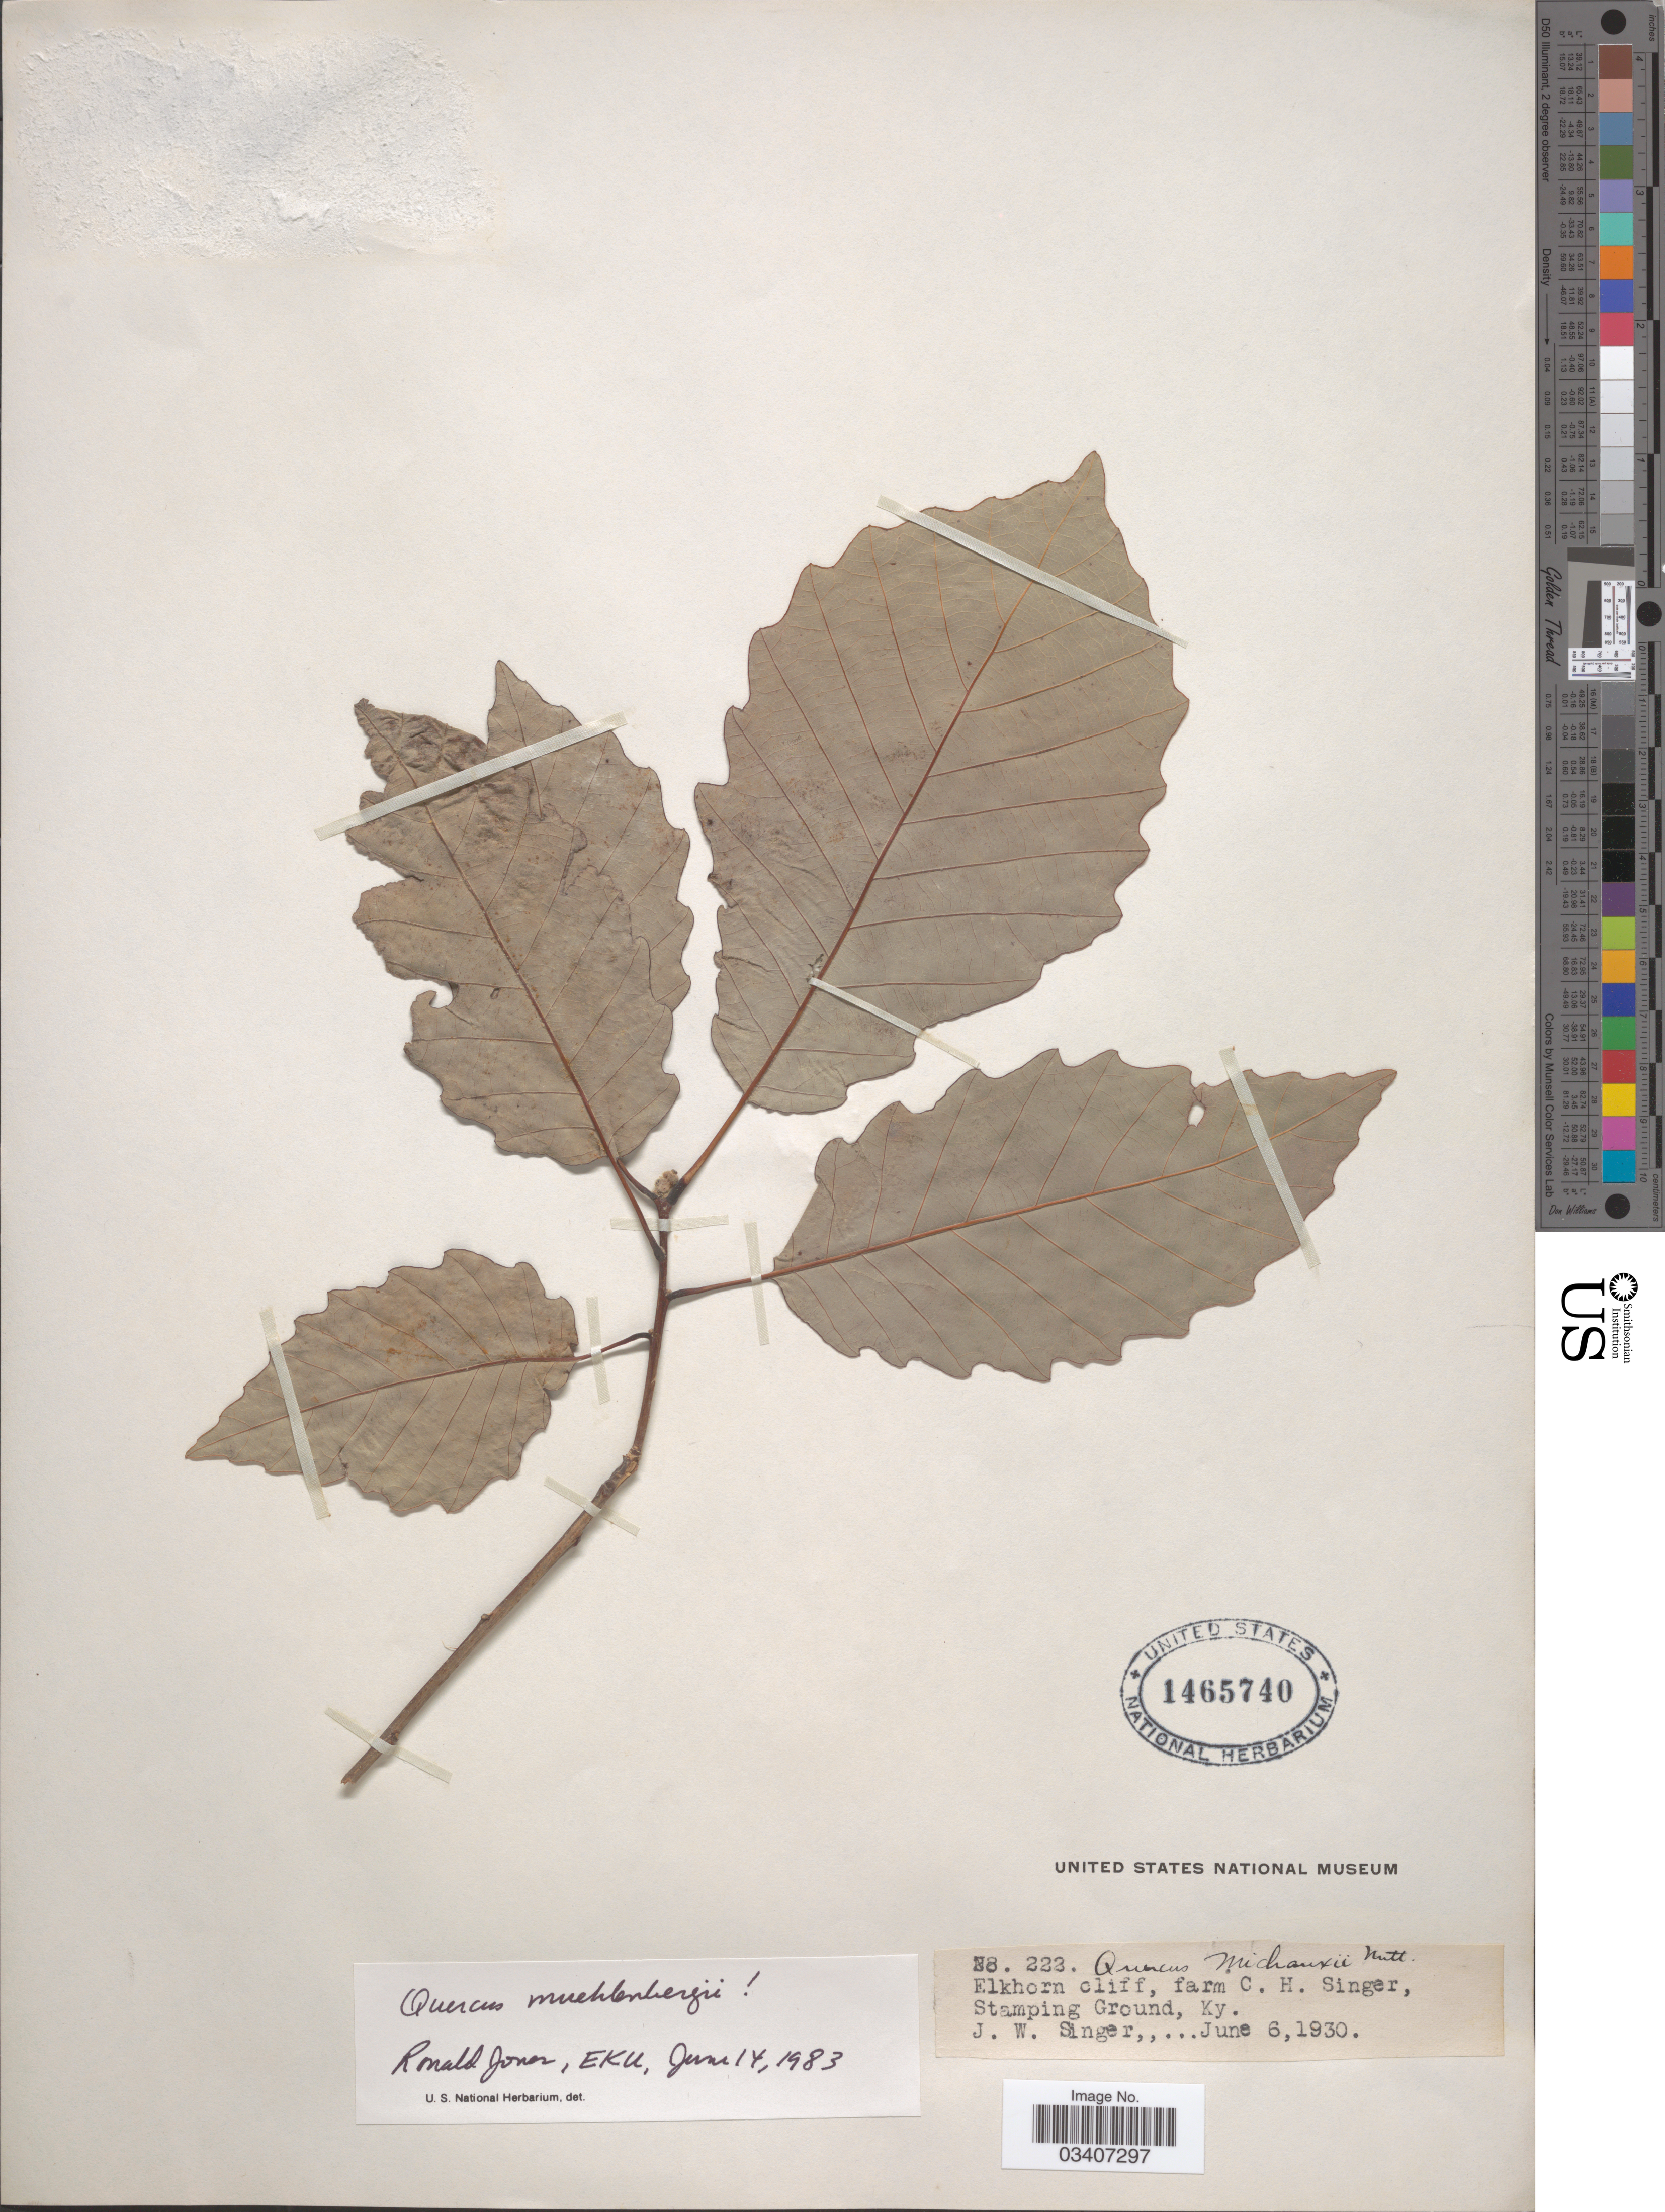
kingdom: Plantae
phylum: Tracheophyta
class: Magnoliopsida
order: Fagales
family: Fagaceae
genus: Quercus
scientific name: Quercus muehlenbergii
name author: Engelm.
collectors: J. EW. Singer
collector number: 222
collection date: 1930-06-06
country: United States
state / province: Kentucky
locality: Elkhorn cliff, farm C. H. Singer, Stamping Ground.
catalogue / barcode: US 1465740